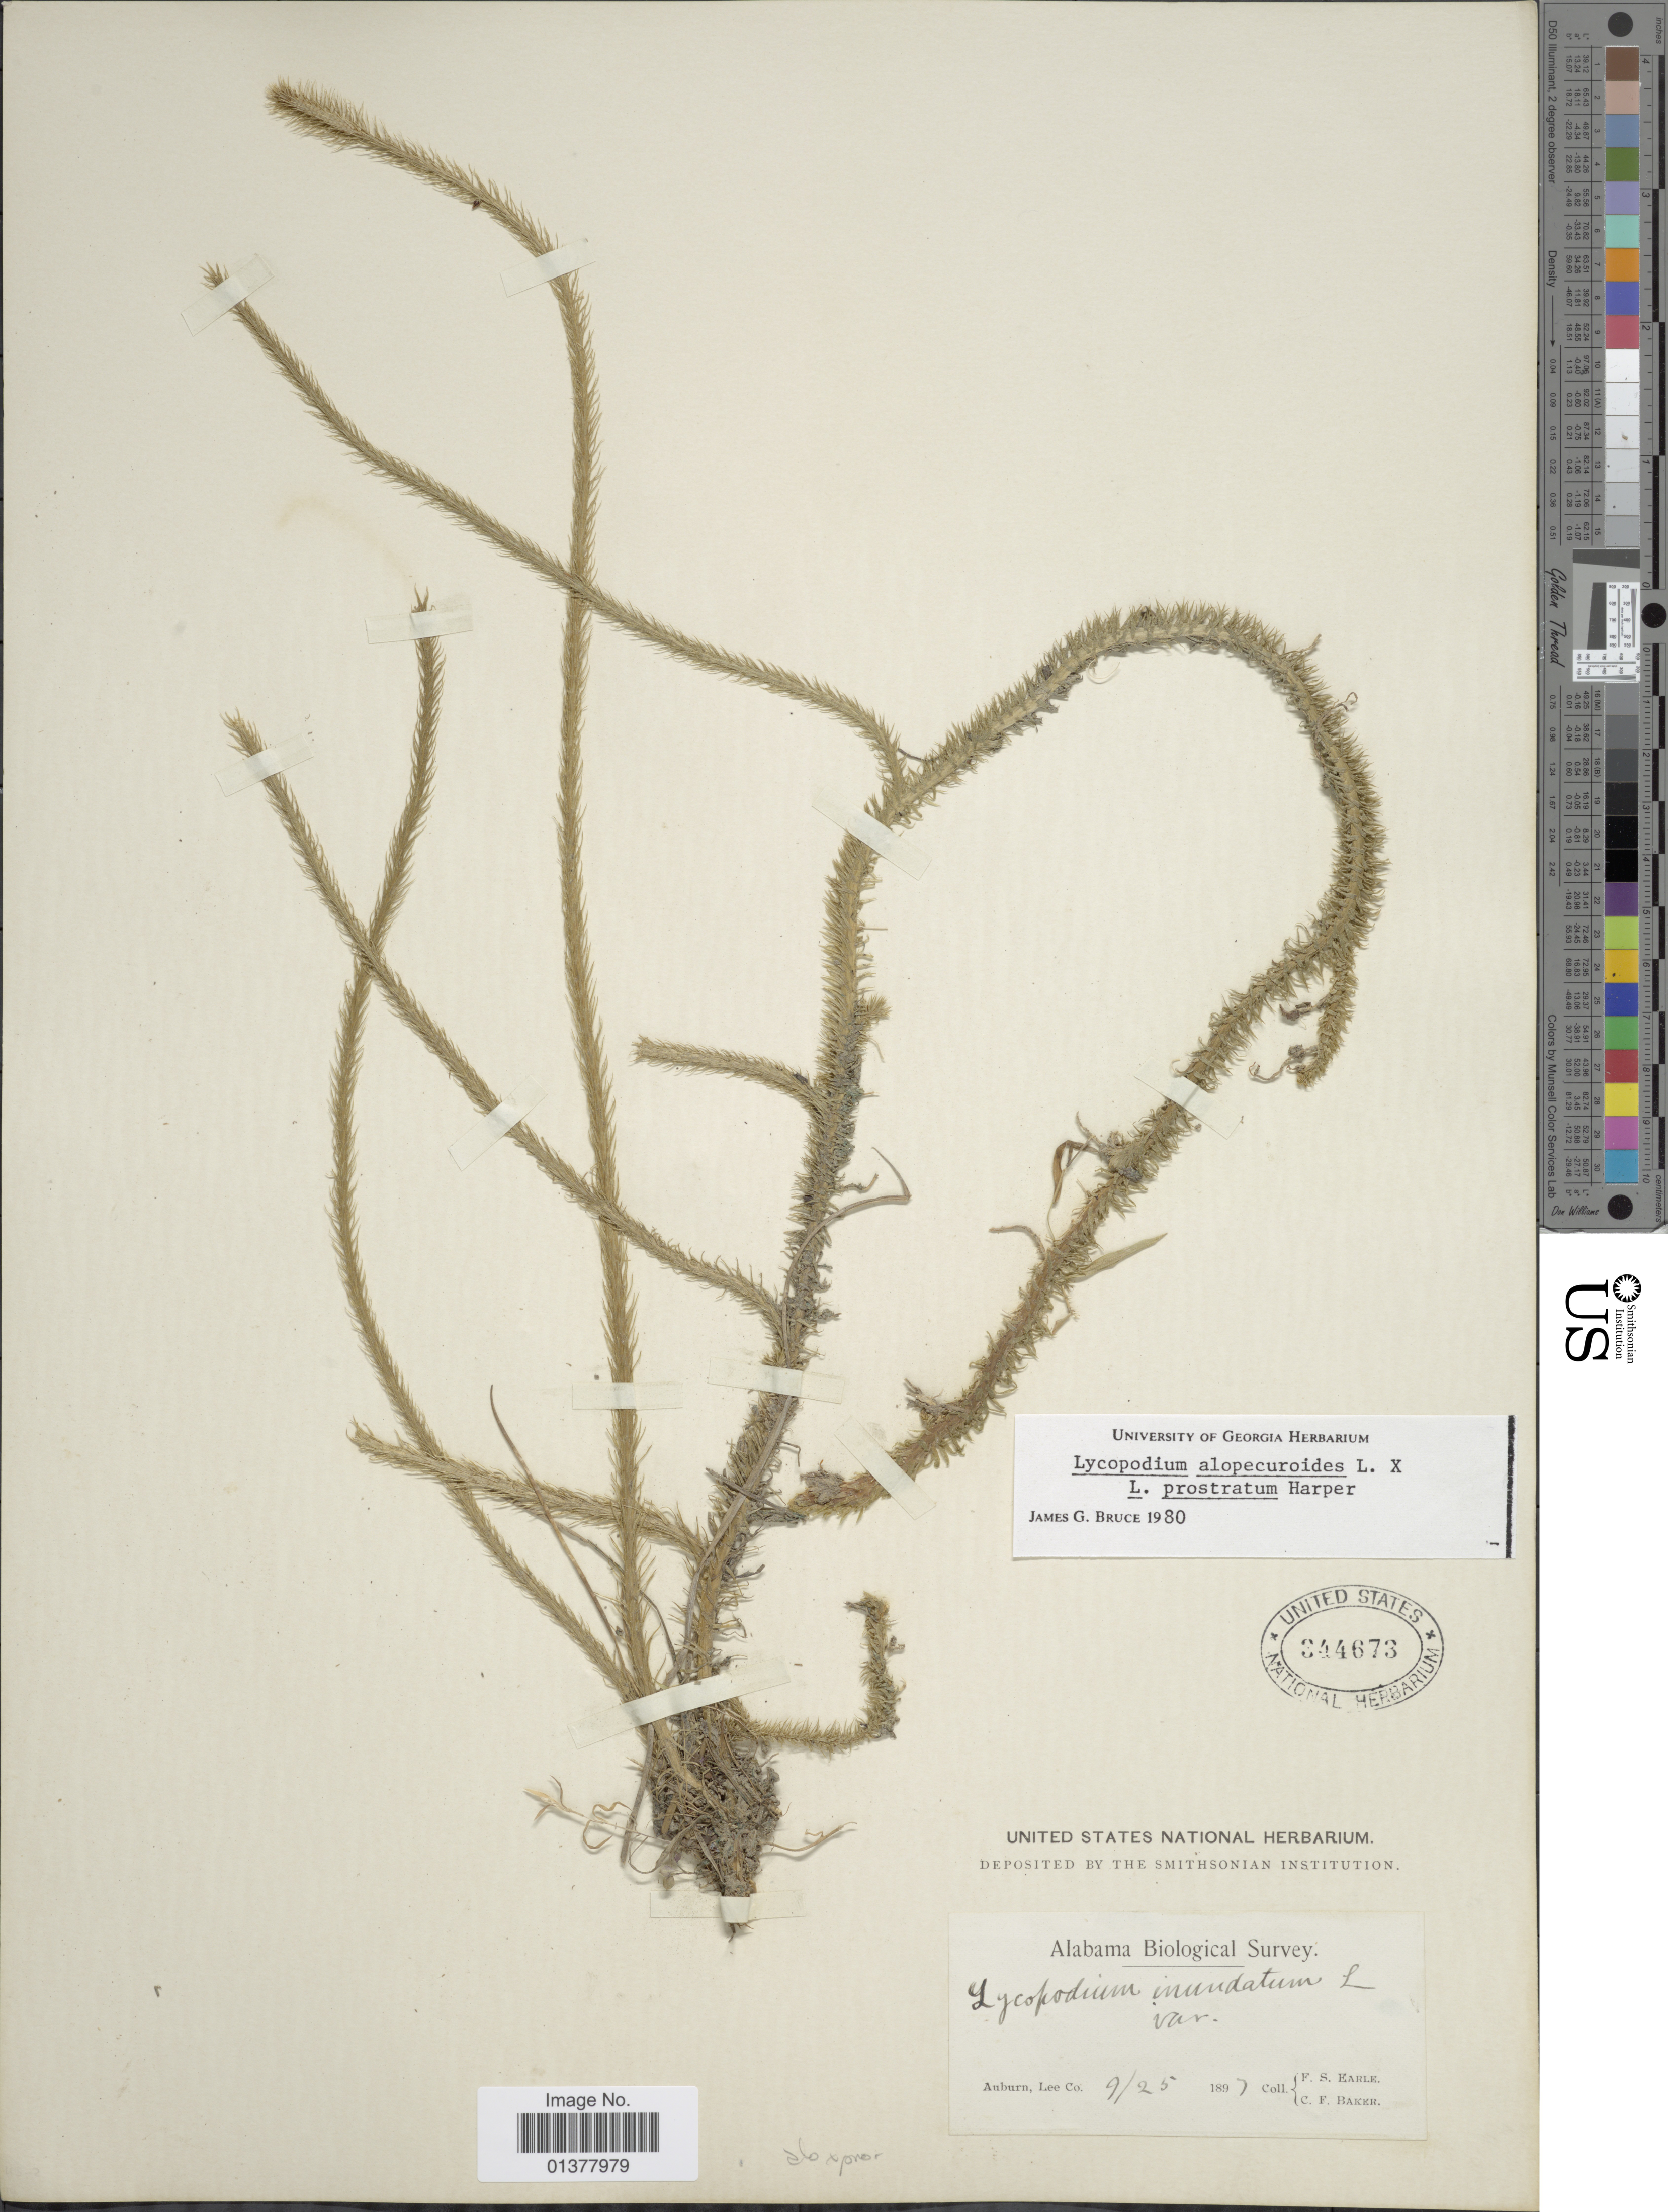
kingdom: Plantae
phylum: Tracheophyta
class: Lycopodiopsida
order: Lycopodiales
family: Lycopodiaceae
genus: Lycopodiella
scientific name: Lycopodiella alopecuroides x L. prostrata (R.M. Harper) Cranfill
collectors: F. S. Earle & C. F. Baker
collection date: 1897-09-25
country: United States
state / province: Alabama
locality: Auburn, Lee Co.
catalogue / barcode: US 344673